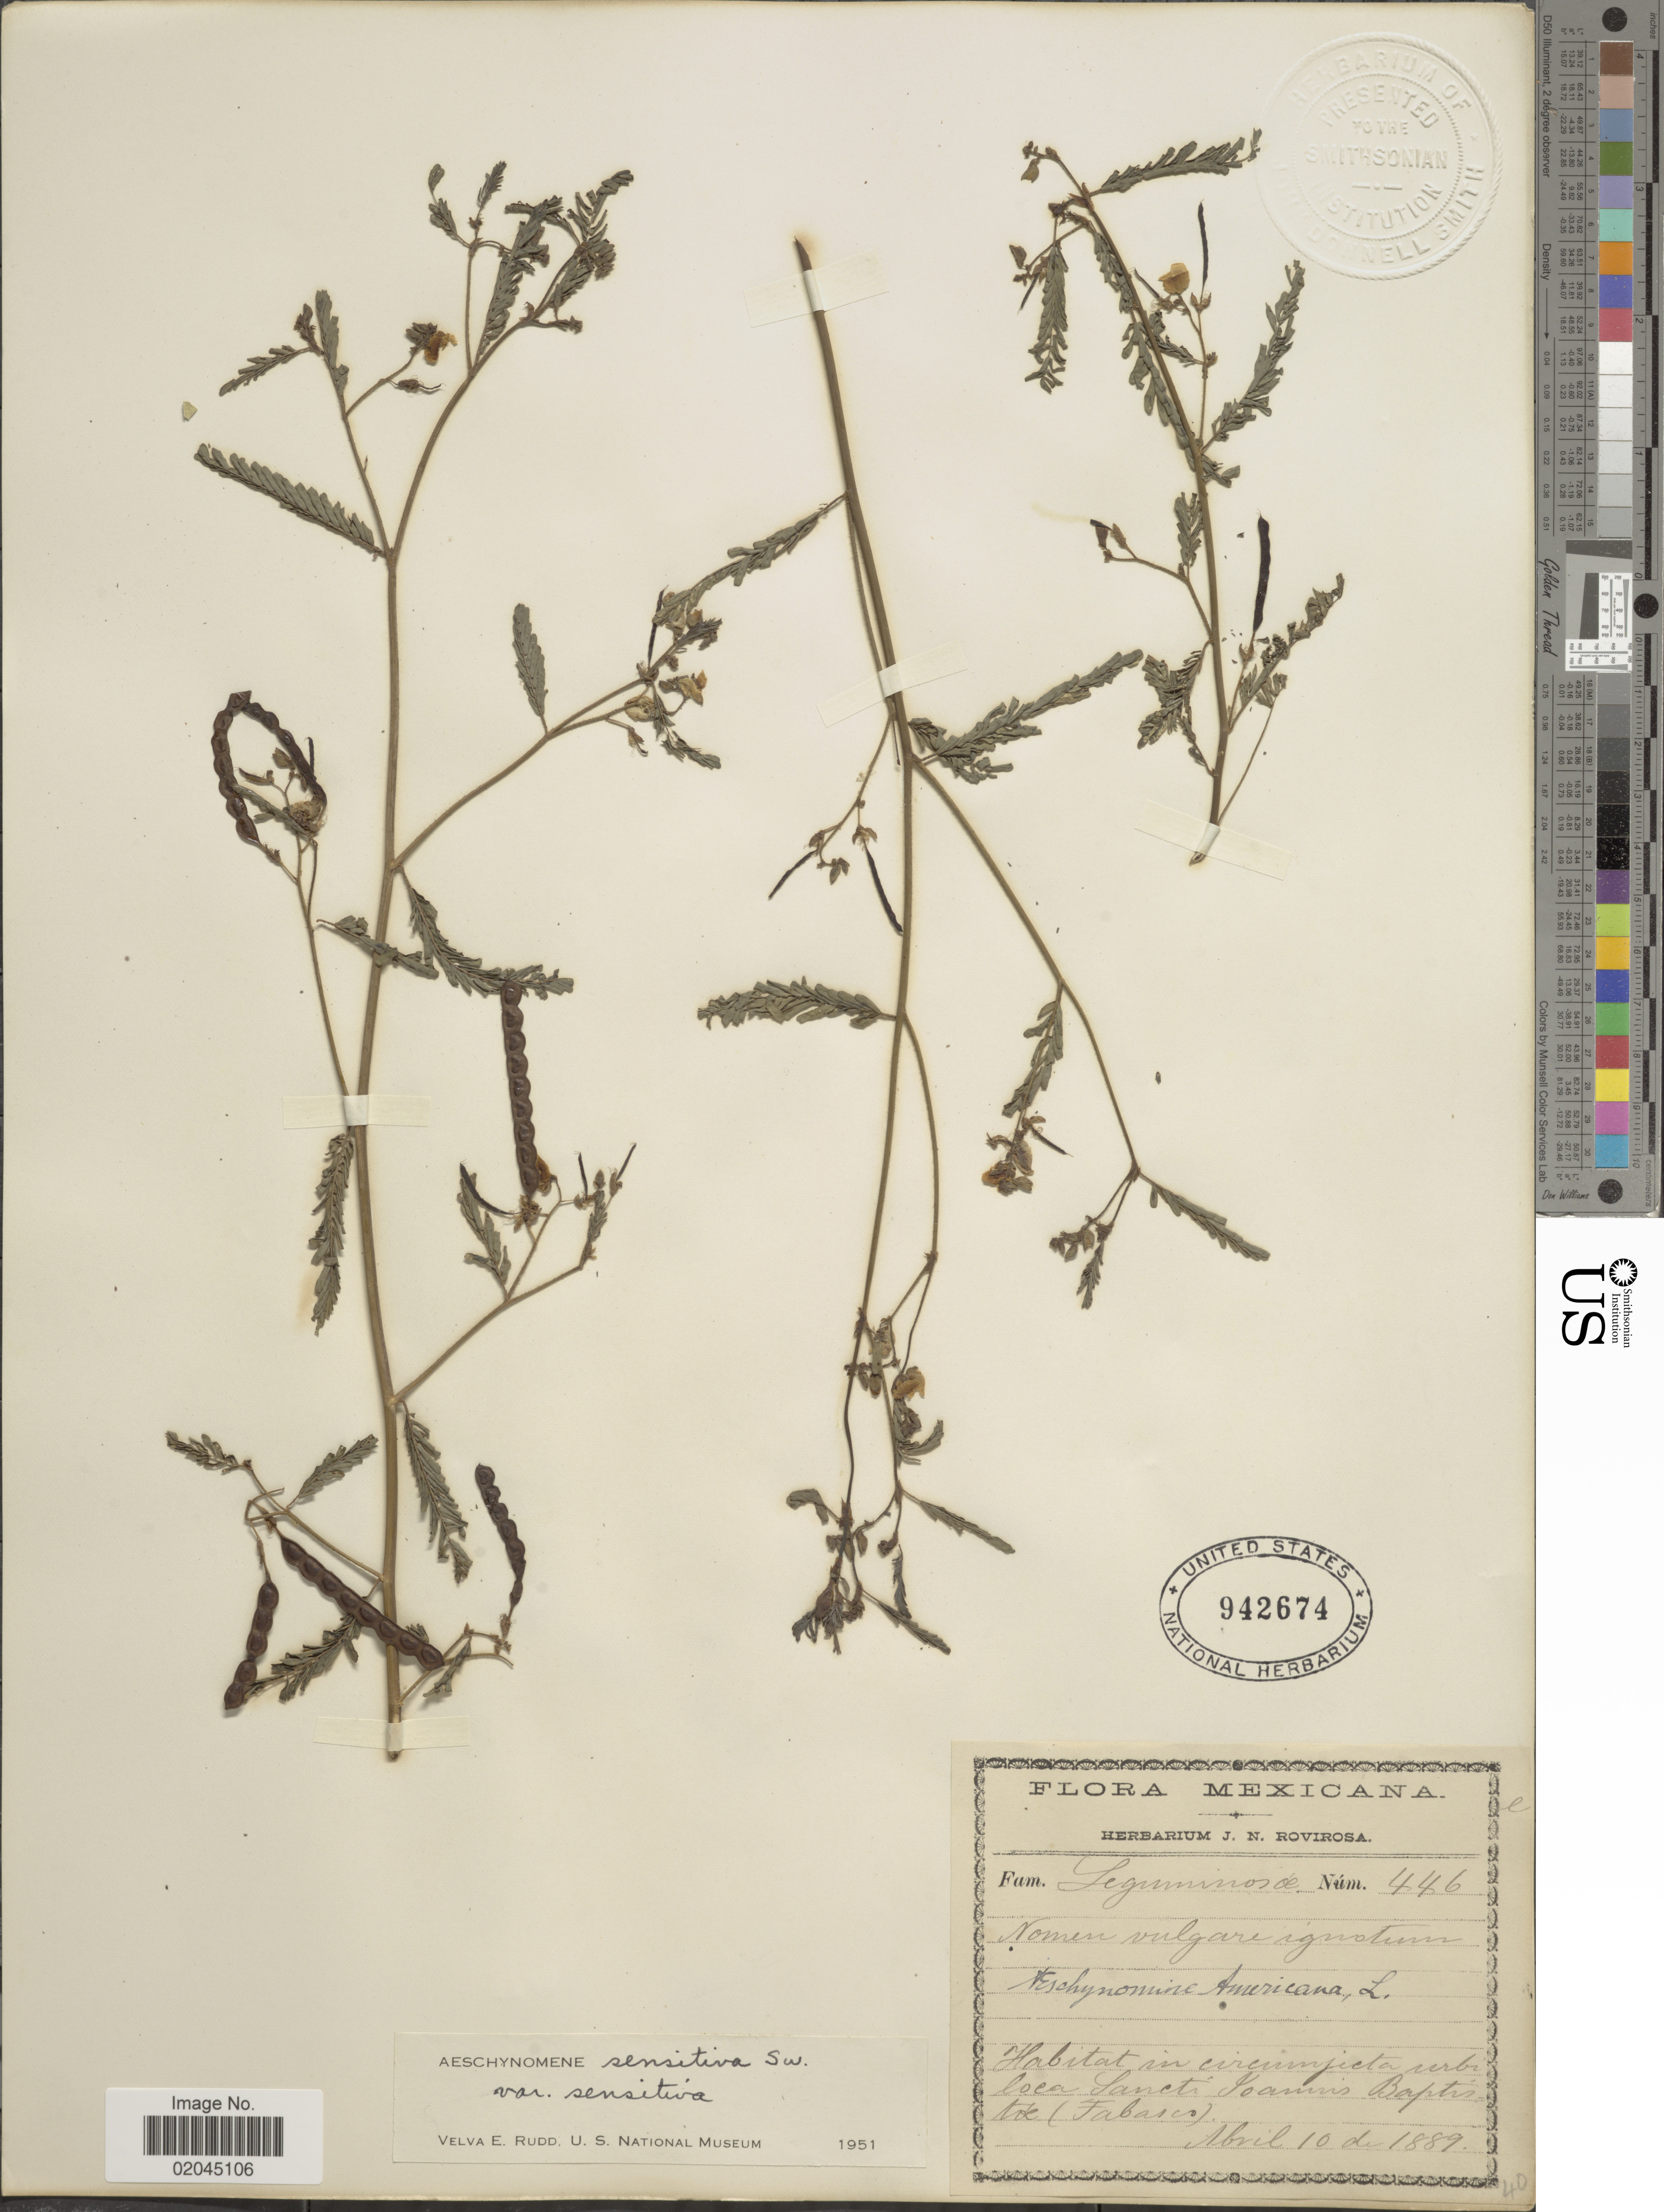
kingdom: Plantae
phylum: Tracheophyta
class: Magnoliopsida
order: Fabales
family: Fabaceae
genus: Aeschynomene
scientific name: Aeschynomene sensitiva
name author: Sw.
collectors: ex herb. J. N. Rovirosa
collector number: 446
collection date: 1889-04-10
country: Mexico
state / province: Tabasco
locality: Loca Sancti Ioannis Baptistae (Tabasco)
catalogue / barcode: US 942674